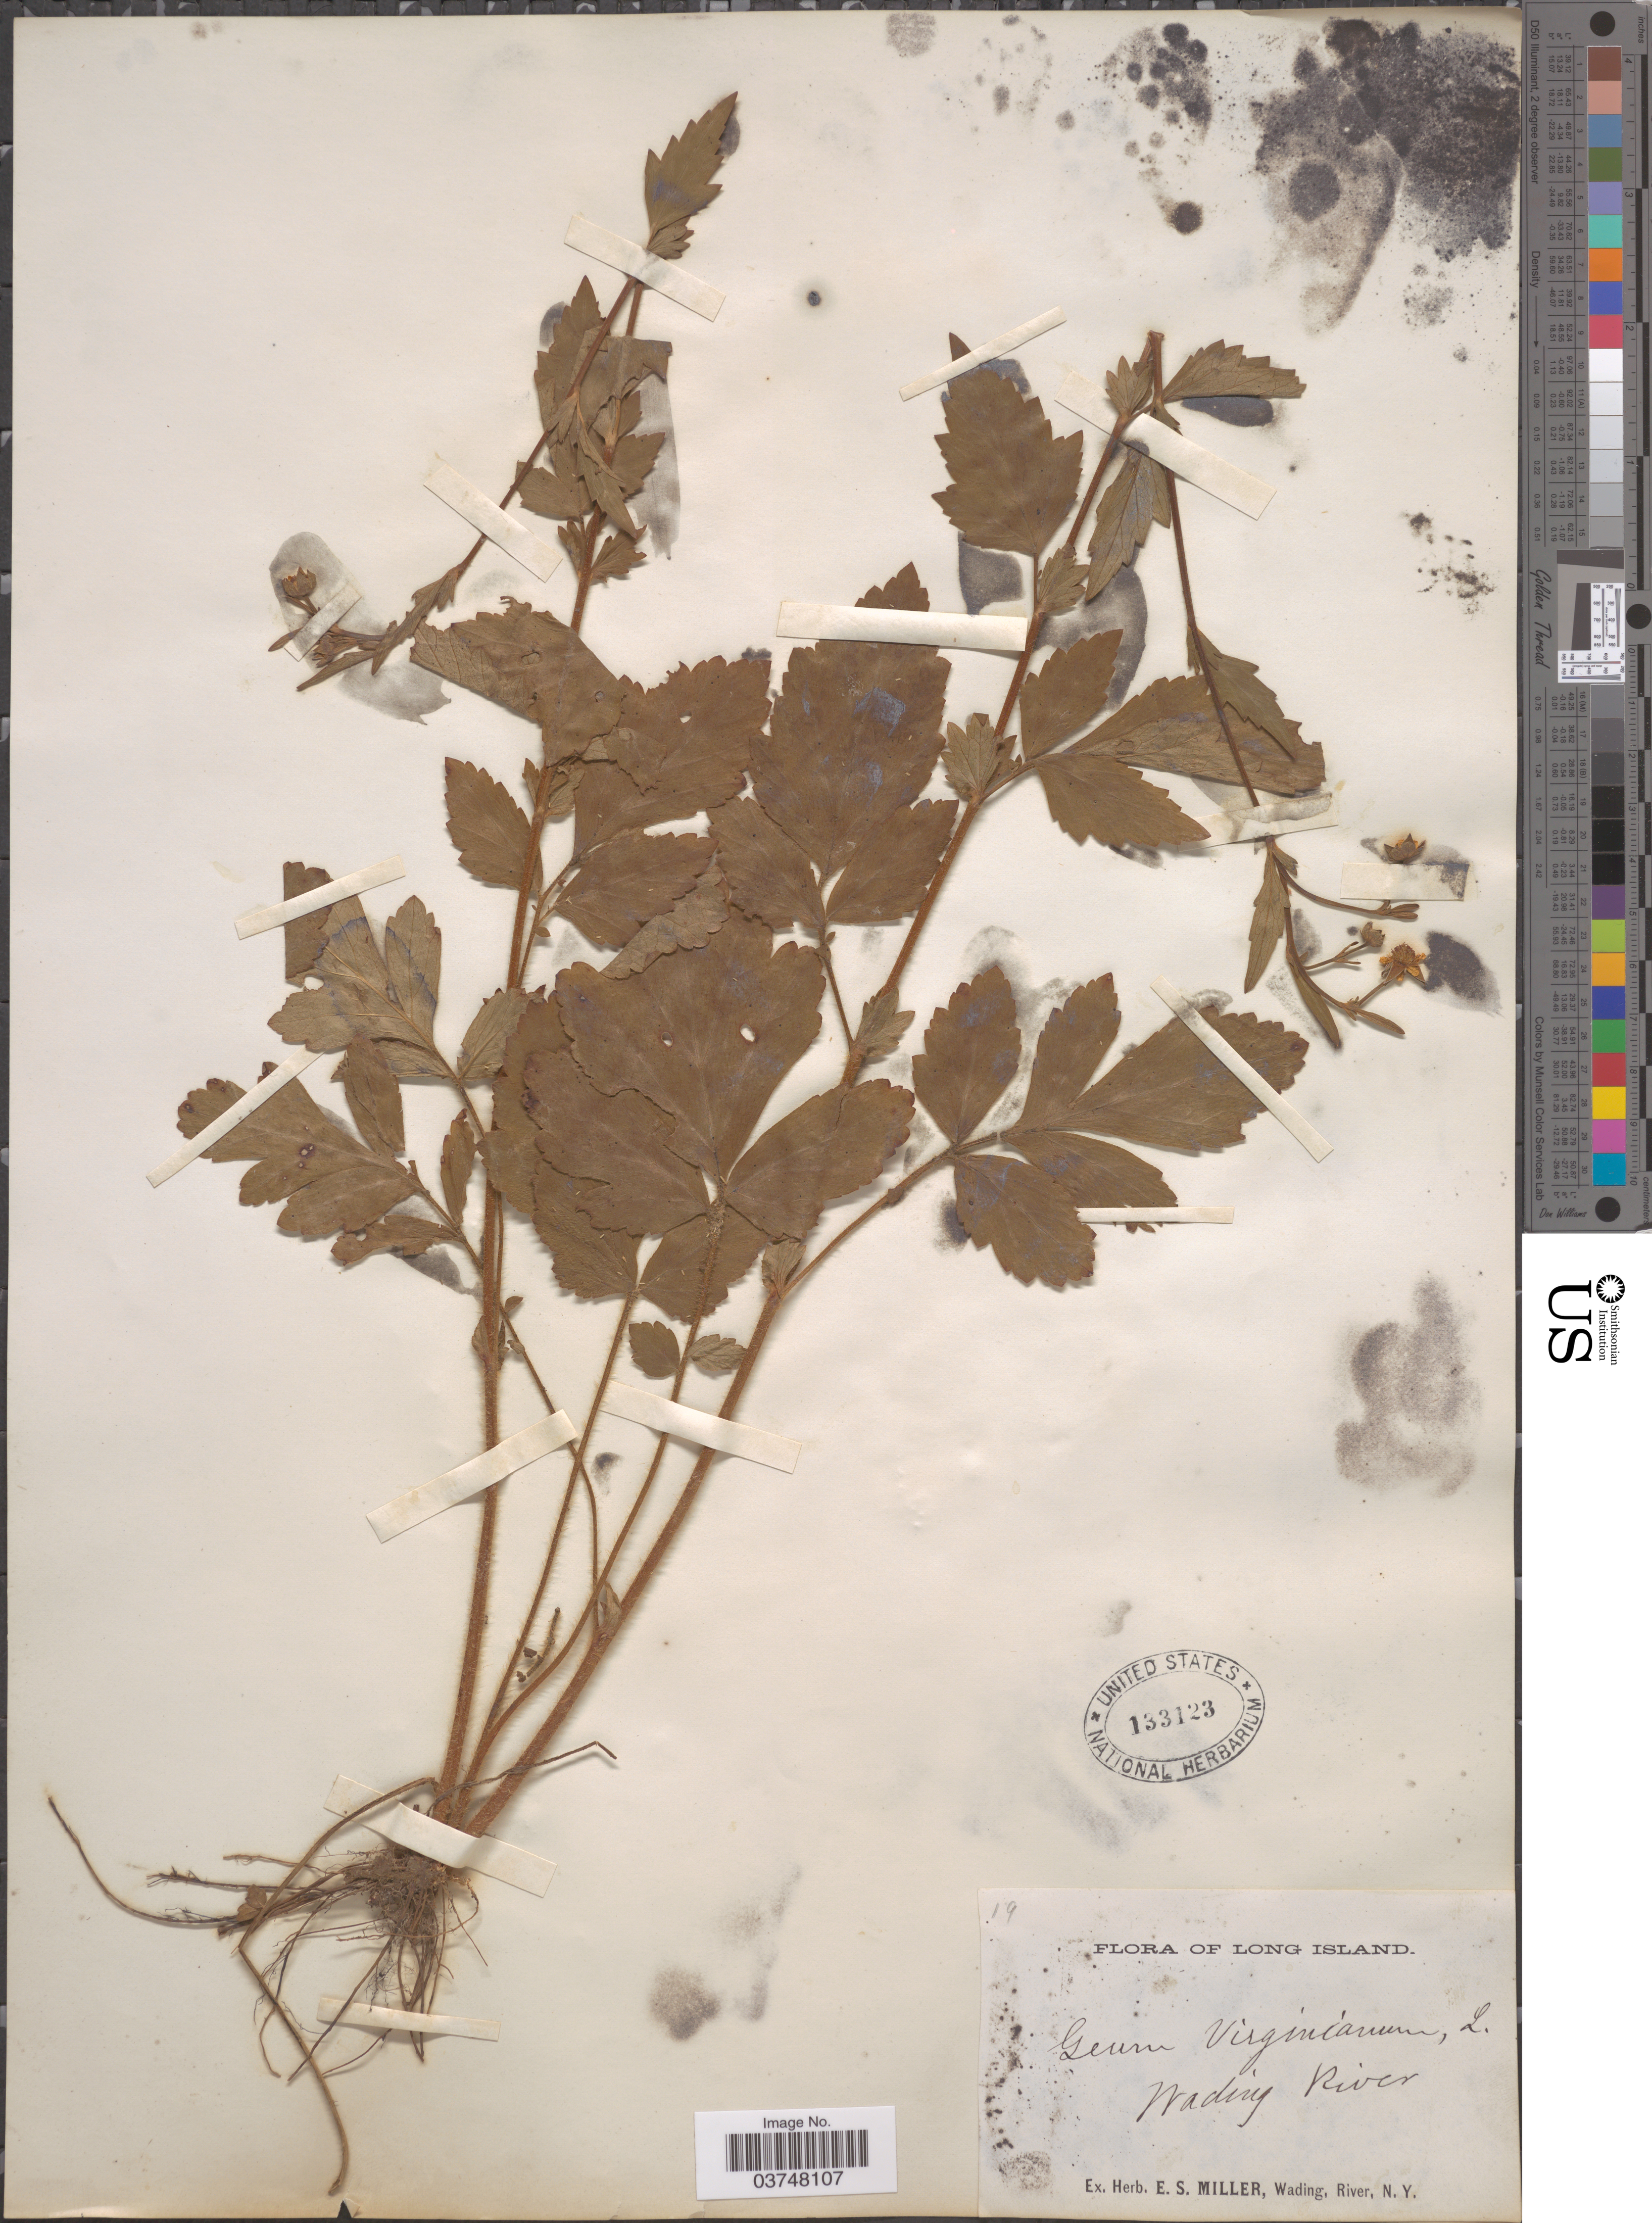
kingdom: Plantae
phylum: Tracheophyta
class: Magnoliopsida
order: Rosales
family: Rosaceae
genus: Geum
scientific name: Geum virginianum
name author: L.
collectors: ex herb. E. S. Miller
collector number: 19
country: United States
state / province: New York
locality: Long Island. Wading River.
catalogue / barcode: US 133123